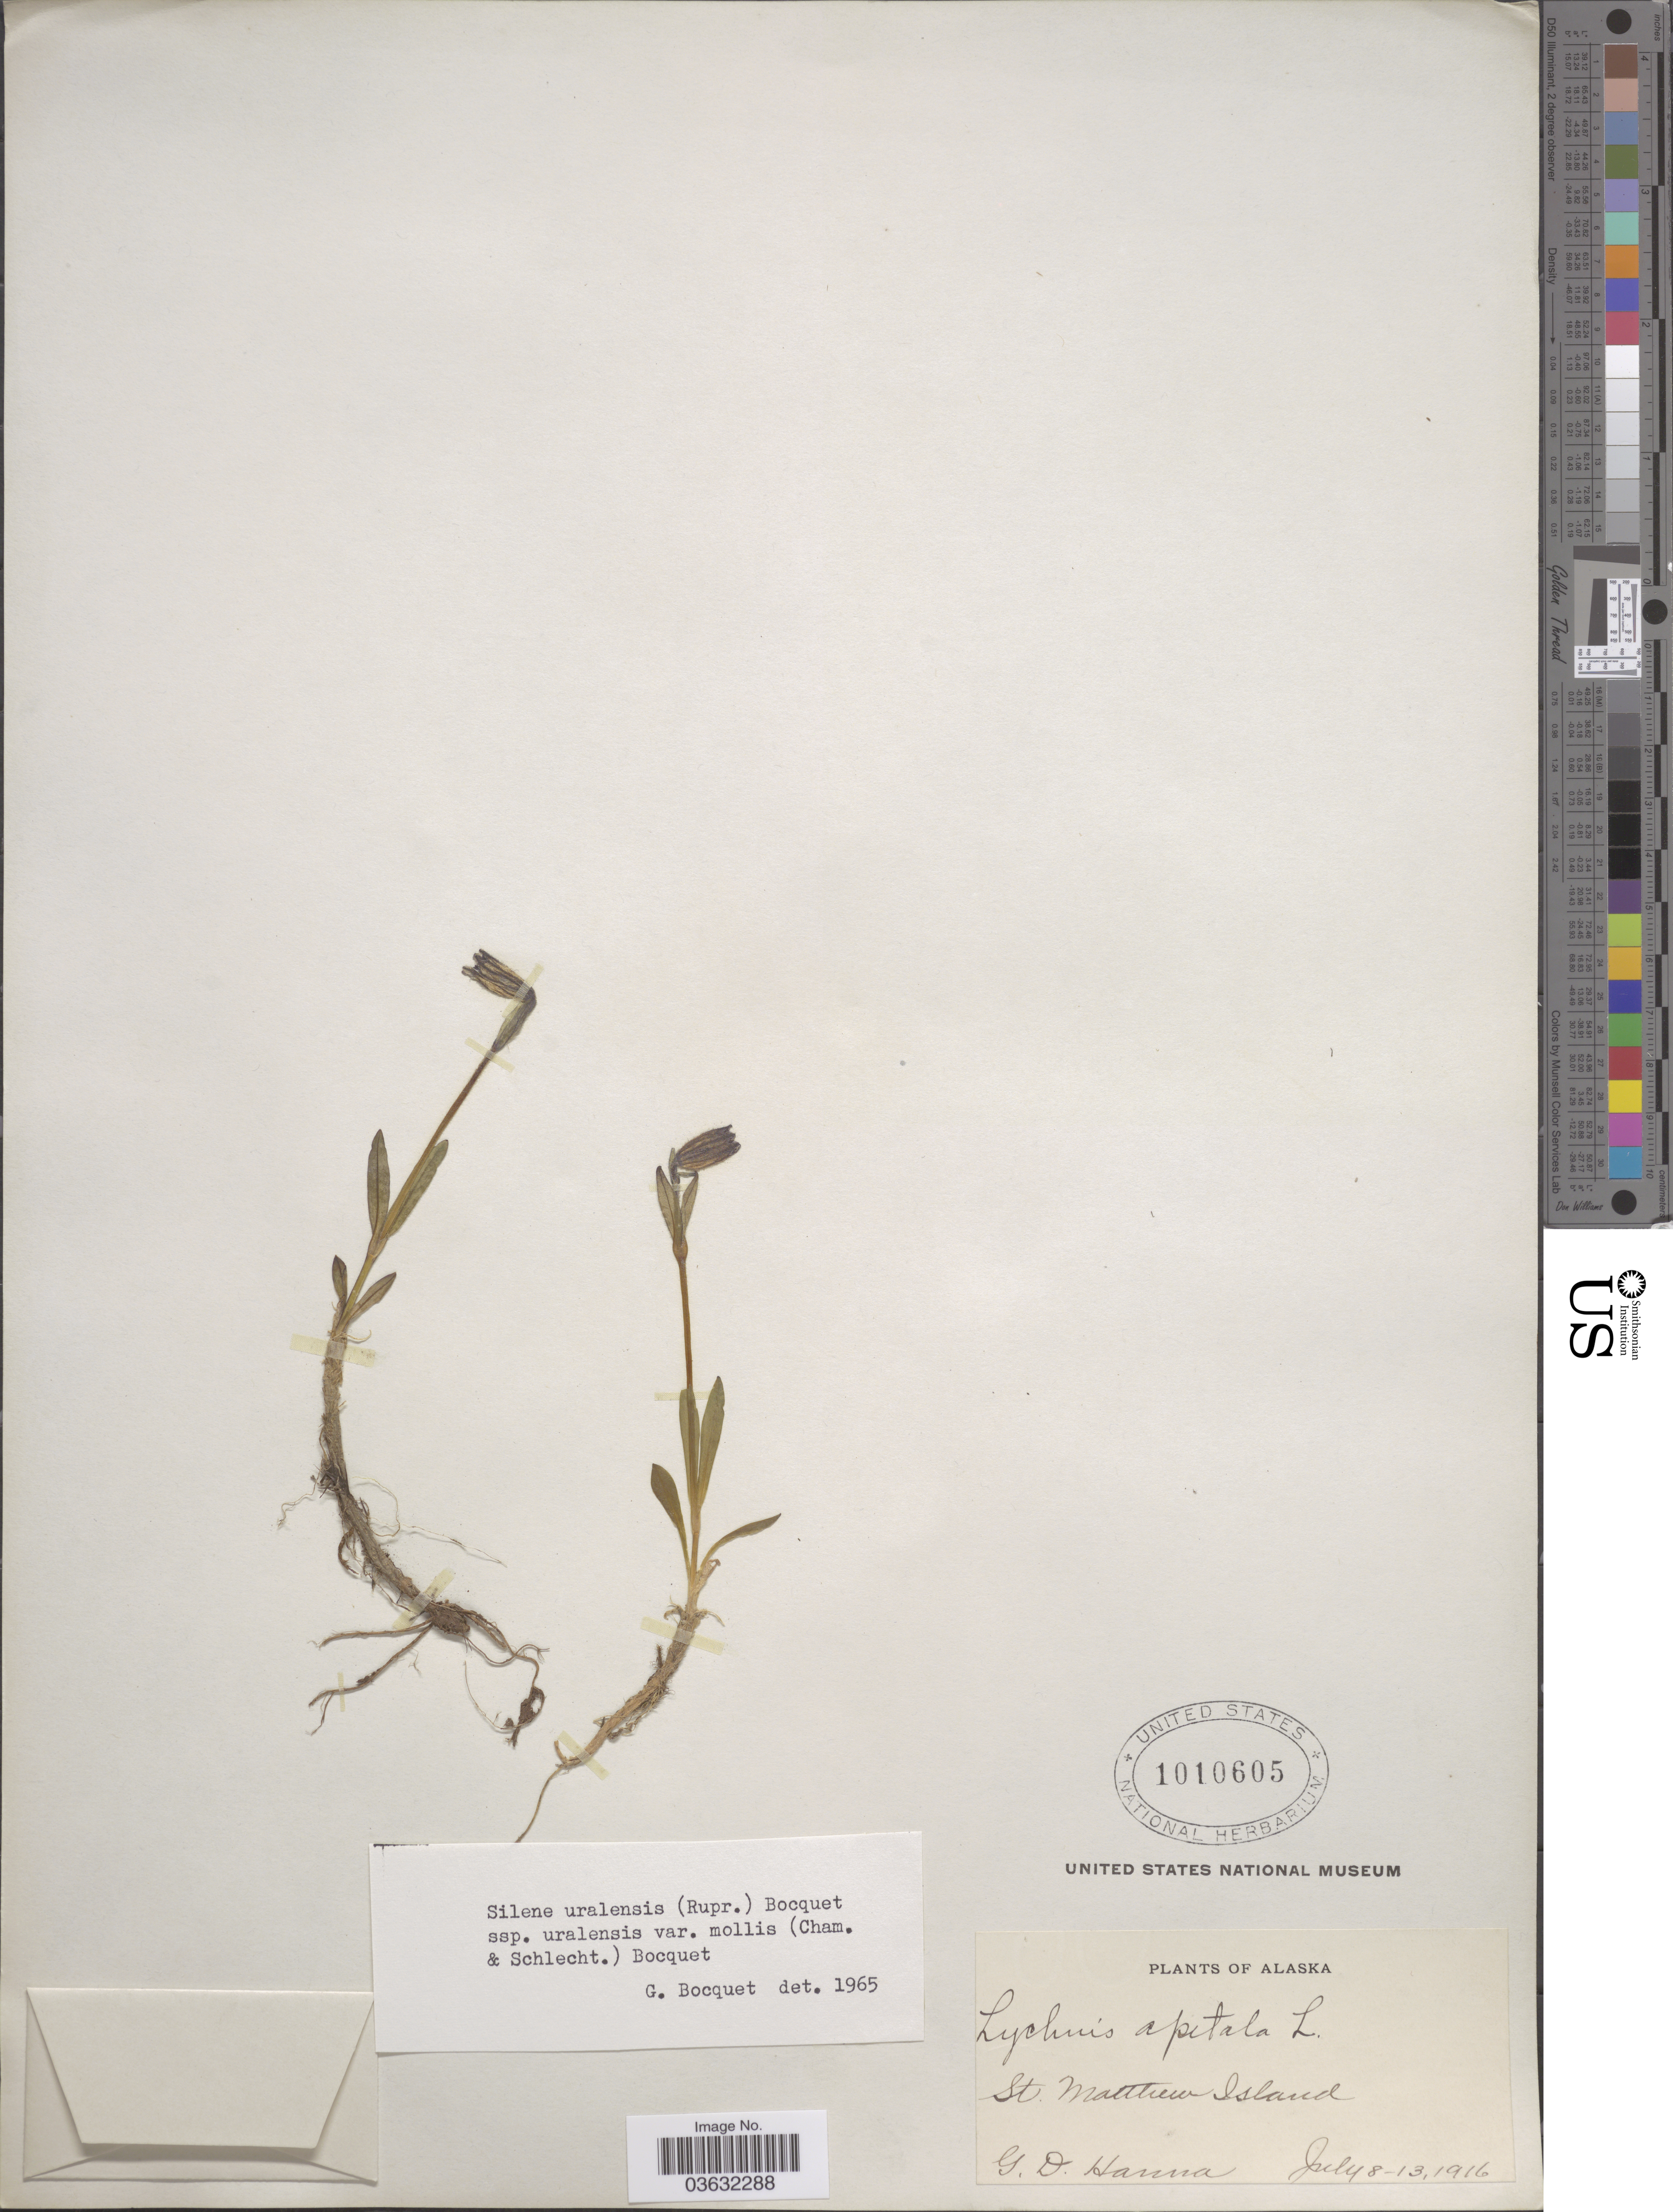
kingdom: Plantae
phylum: Tracheophyta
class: Magnoliopsida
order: Caryophyllales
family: Caryophyllaceae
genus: Silene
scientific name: Silene uralensis var. mollis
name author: (Cham. & Schltdl.) Bocquet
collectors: G. D. Hanna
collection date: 1916-07-08/1916-07-13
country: United States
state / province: Alaska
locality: St. Matthew Island.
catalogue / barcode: US 1010605